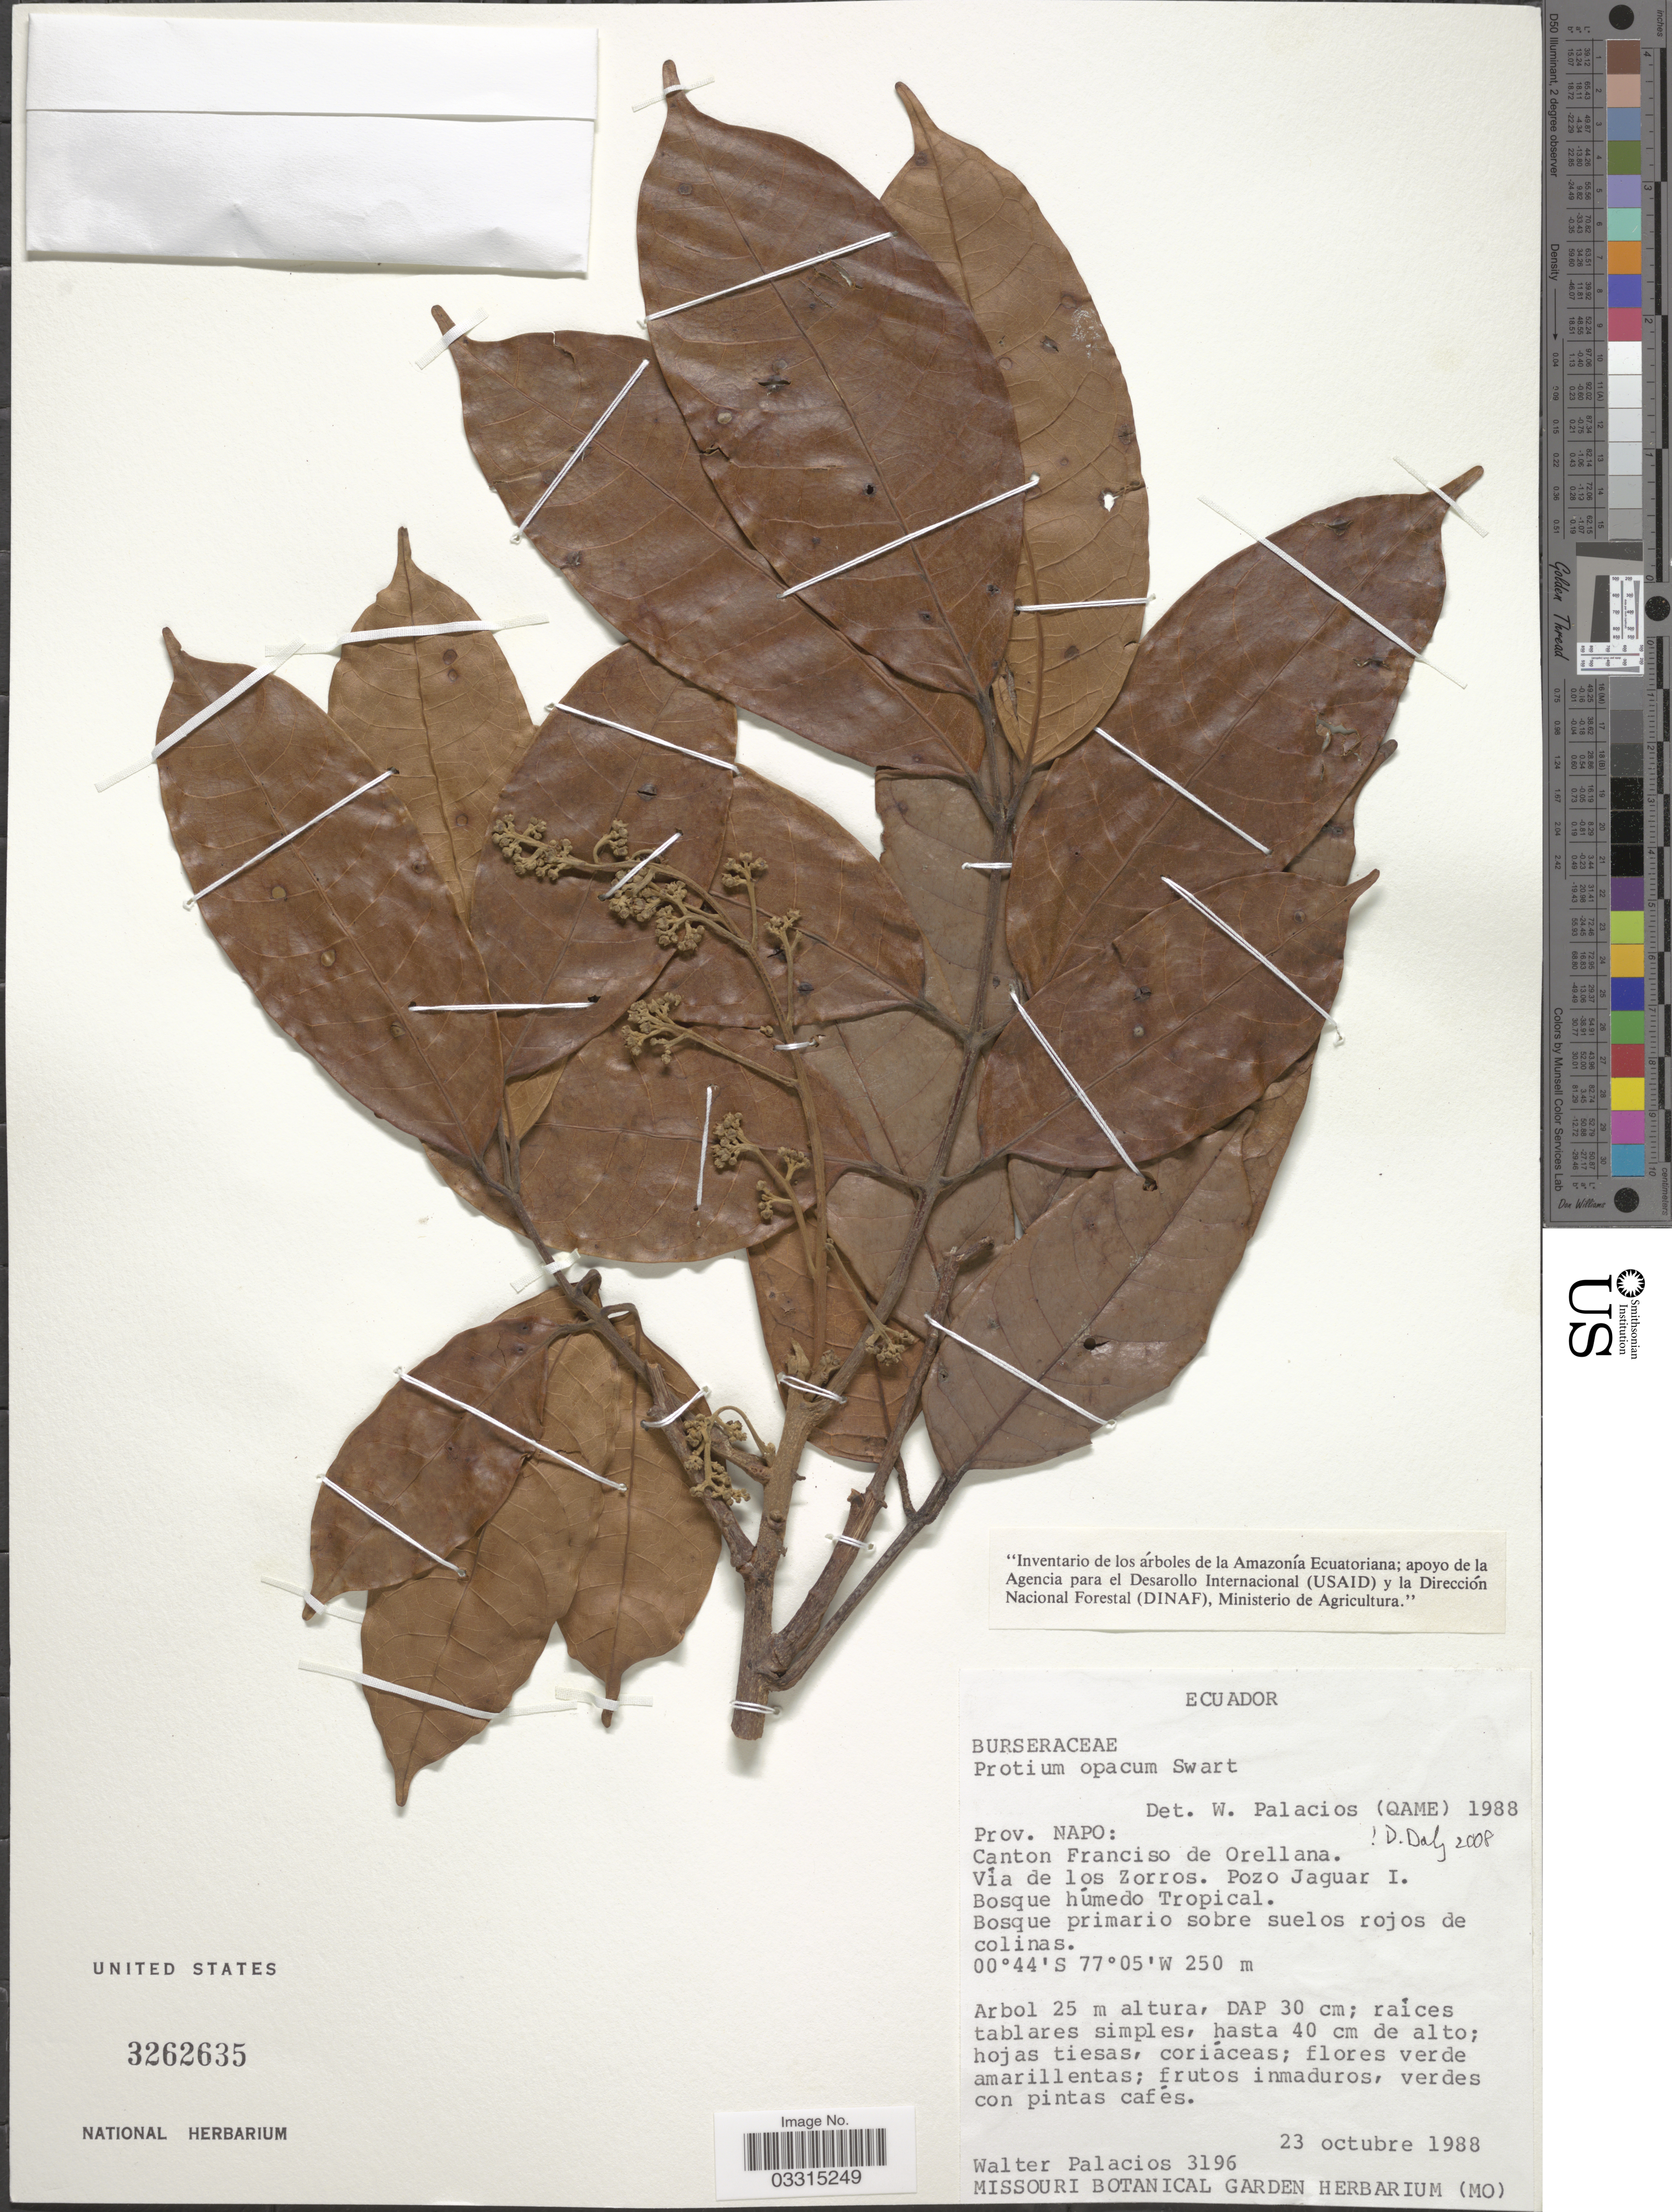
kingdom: Plantae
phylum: Tracheophyta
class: Magnoliopsida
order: Sapindales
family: Burseraceae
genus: Protium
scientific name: Protium opacum subsp. opacum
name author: Swart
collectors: W. Palacios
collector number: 3196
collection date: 1988-10-23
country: Ecuador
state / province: Napo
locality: Canton Franciso de Orellana. Via de los Zorros. Pozo Jaguar I. Bosque húmedo Tropical. Bosque primario sobre suelos rojos de colinas.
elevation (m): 250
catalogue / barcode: US 3262635